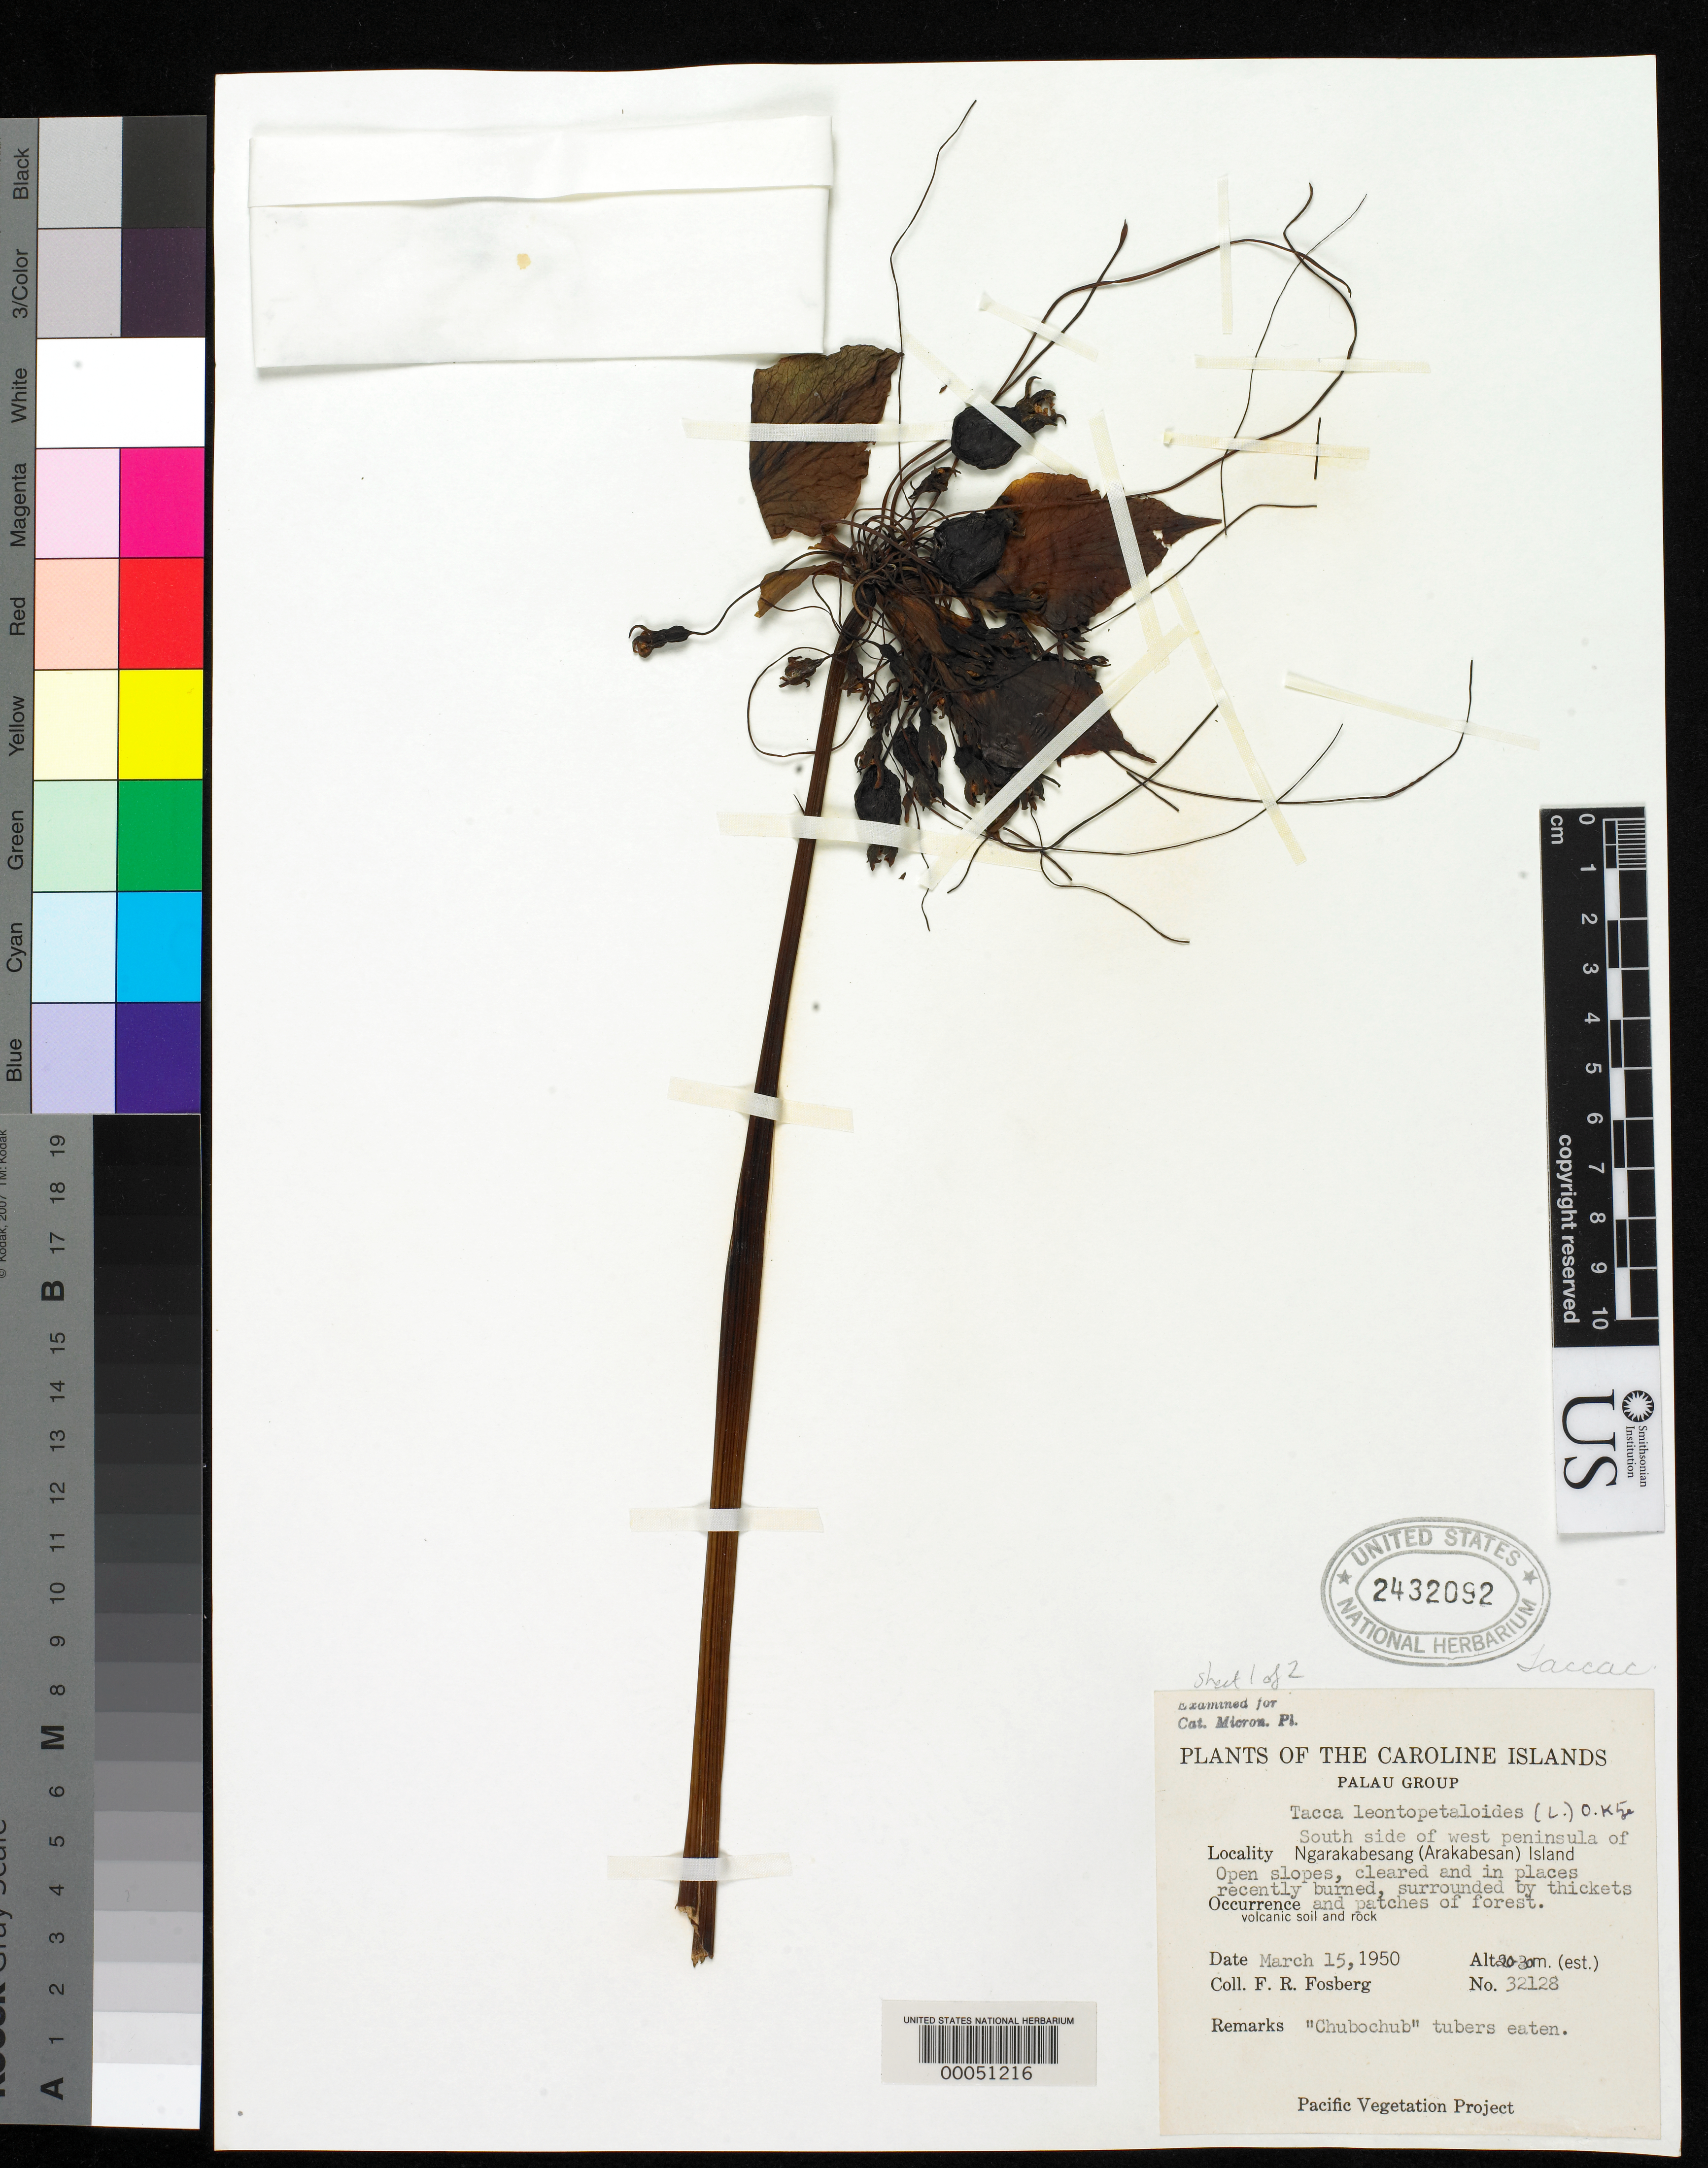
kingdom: Plantae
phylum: Tracheophyta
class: Liliopsida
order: Dioscoreales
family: Dioscoreaceae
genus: Tacca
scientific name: Tacca leontopetaloides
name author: (L.) Kuntze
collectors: F. R. Fosberg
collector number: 32128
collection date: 1950-03-15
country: Palau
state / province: Koror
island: Ngerekebesang [Arakabesan]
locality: South side of west penninsula of Ngarakebesang (Arakabesan) Island, Palau group, Caroline Islands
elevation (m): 20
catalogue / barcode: US 2432092